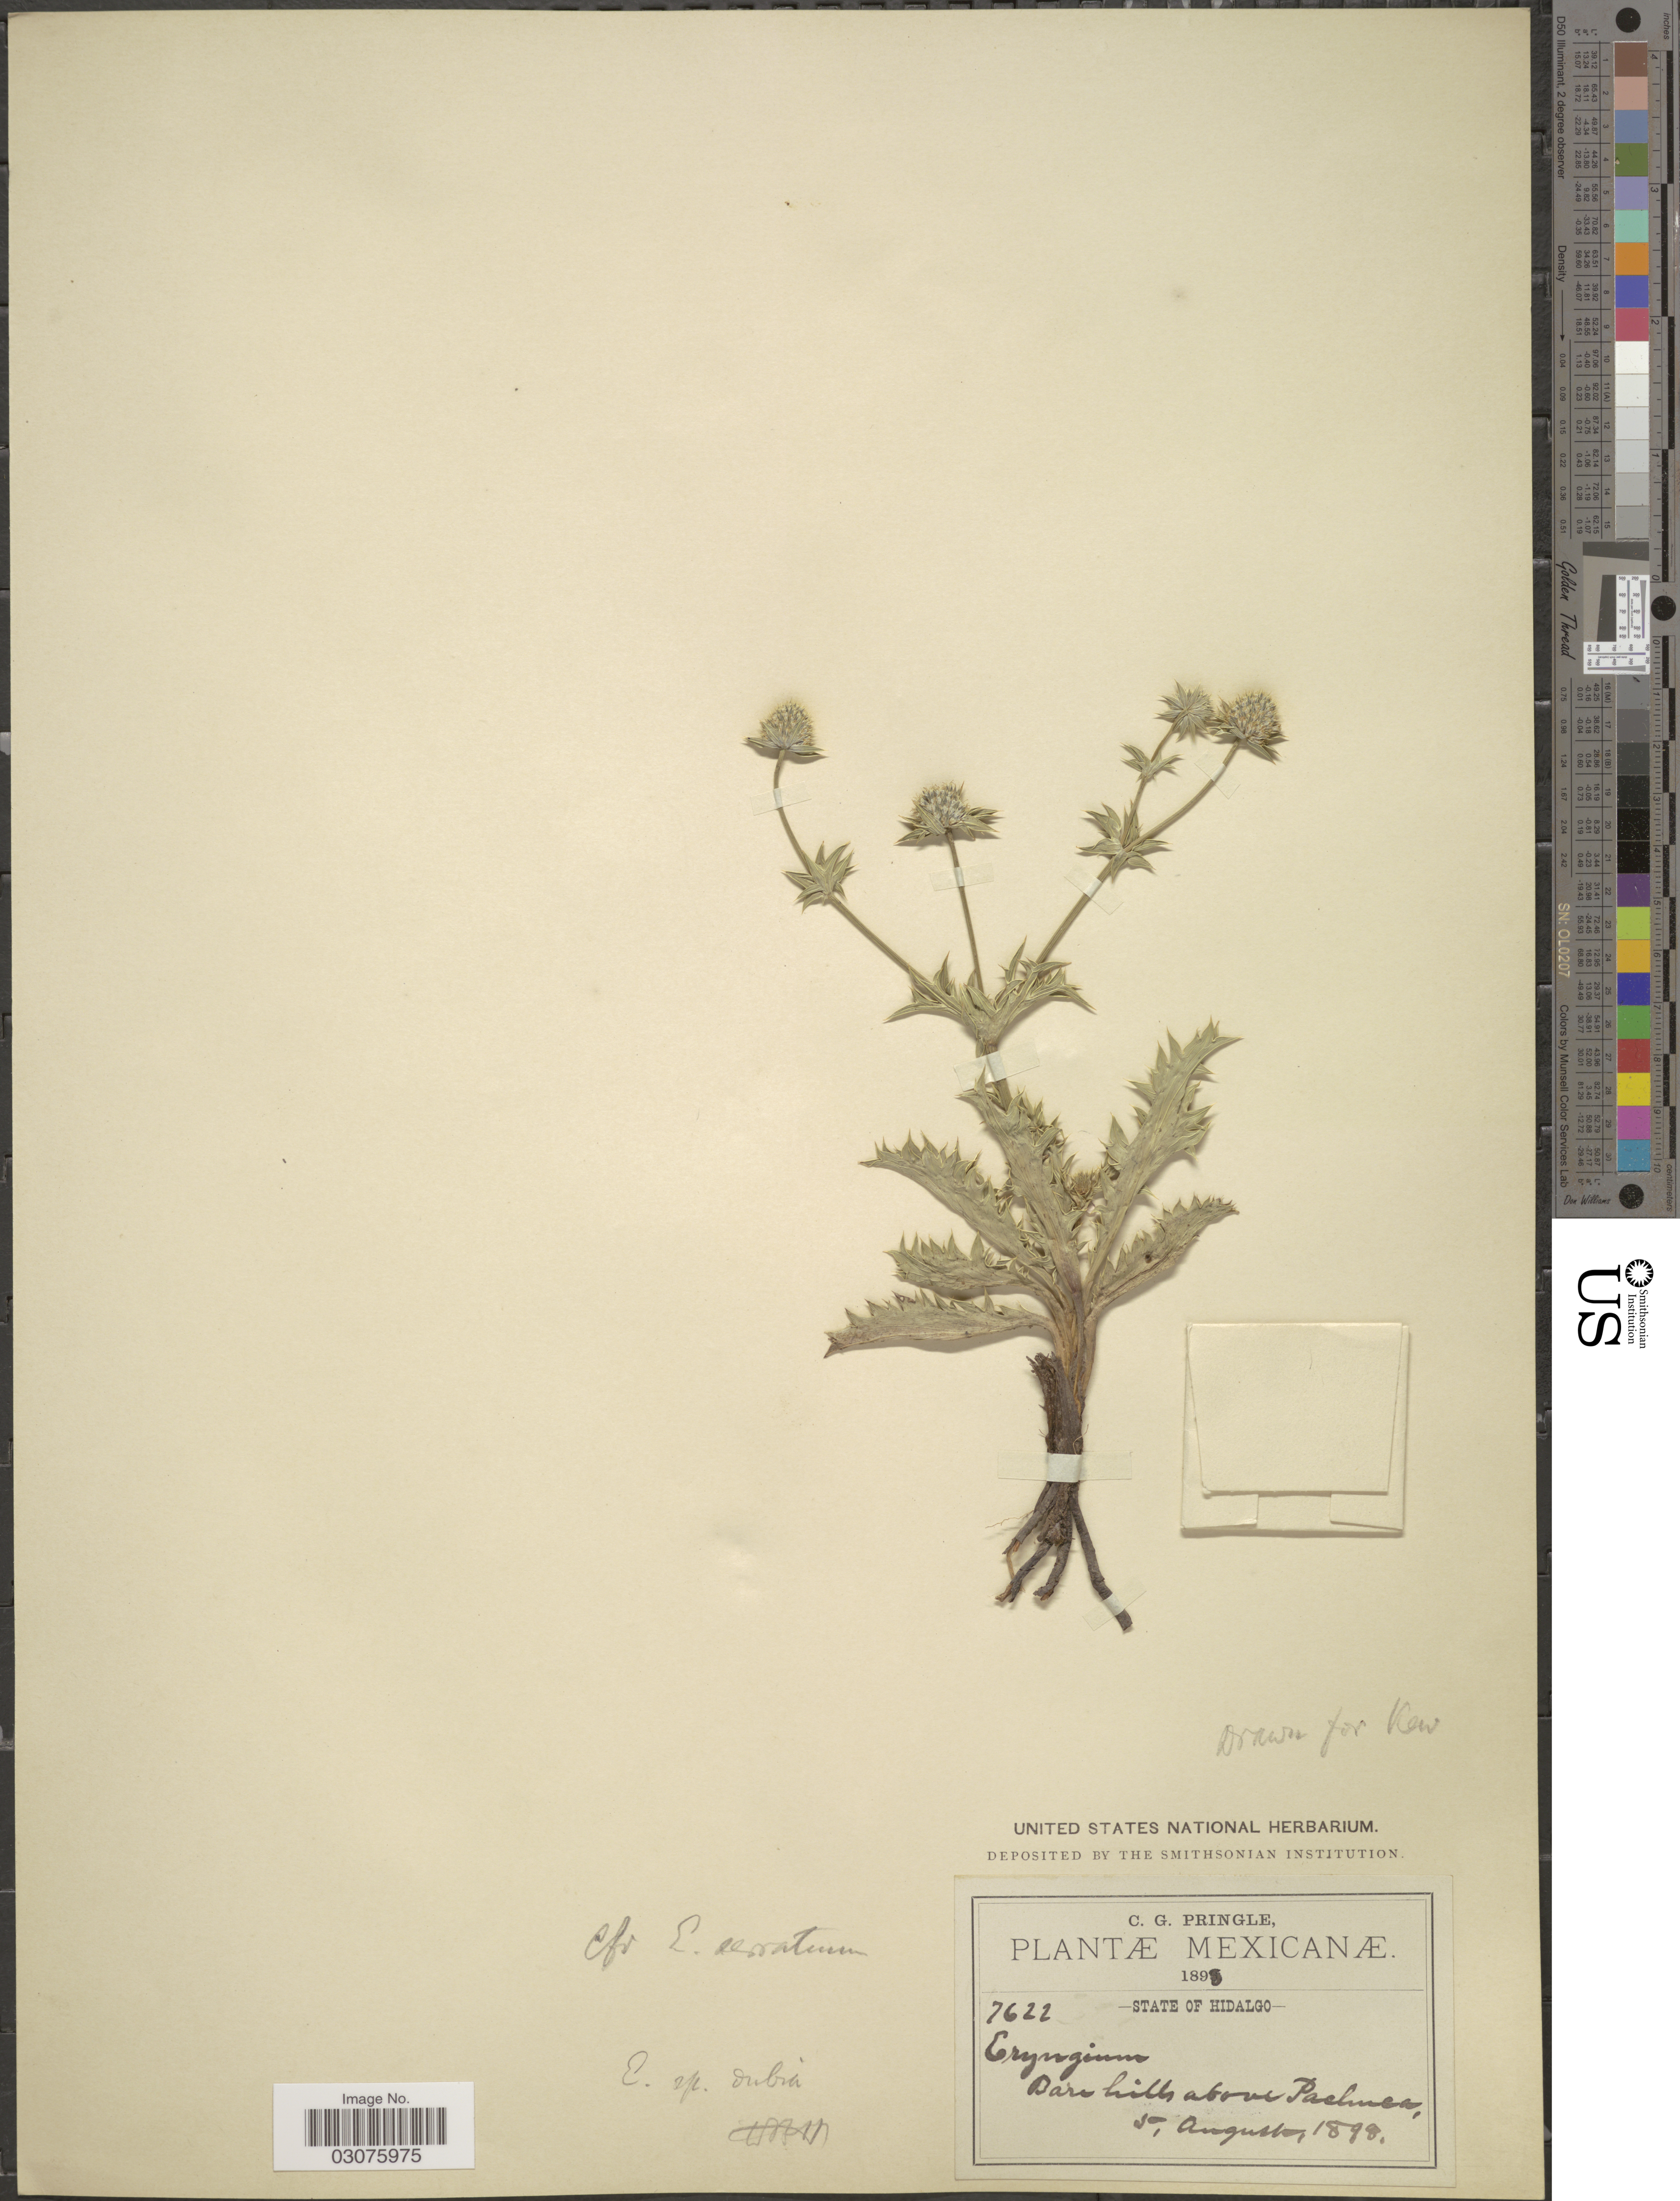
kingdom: Plantae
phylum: Tracheophyta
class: Magnoliopsida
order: Apiales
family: Apiaceae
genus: Eryngium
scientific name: Eryngium serratum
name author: Cav.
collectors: C. G. Pringle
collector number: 7622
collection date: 1898-08-05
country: Mexico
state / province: Hidalgo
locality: State of Hidalgo. Bare hills above Pachuca.